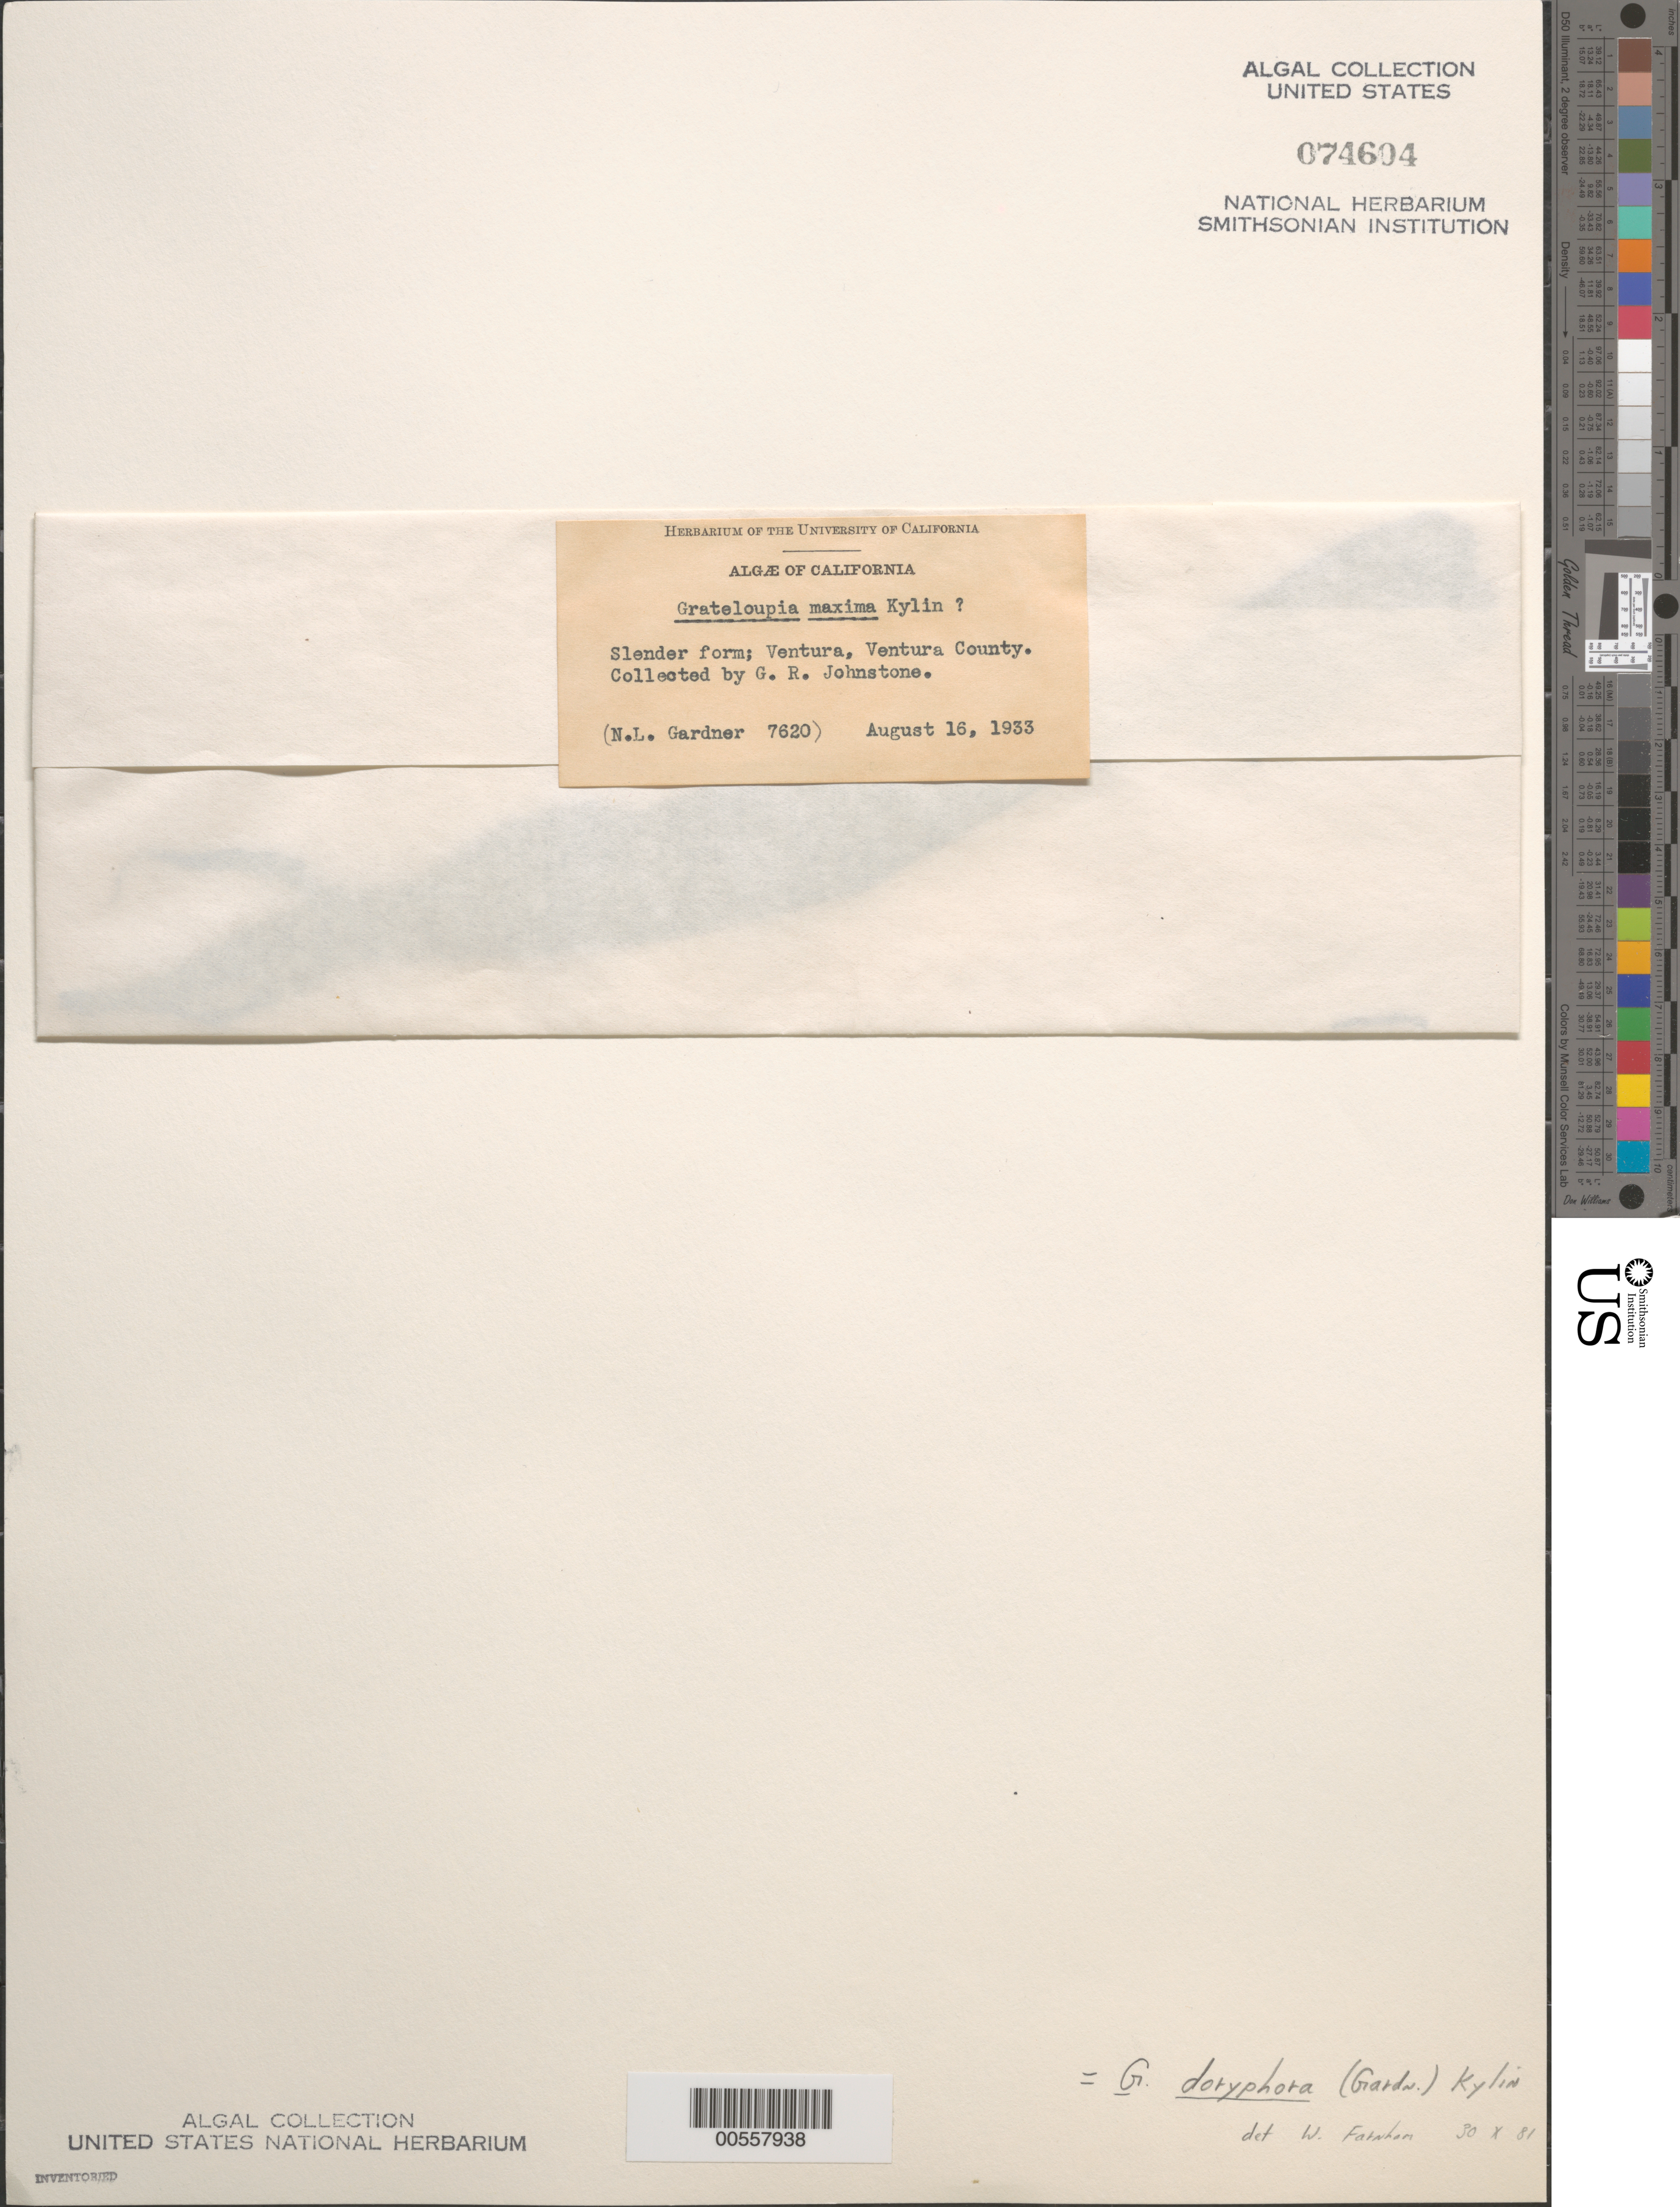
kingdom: Plantae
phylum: Rhodophyta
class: Florideophyceae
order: Halymeniales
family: Halymeniaceae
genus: Grateloupia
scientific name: Grateloupia doryphora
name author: (Mont.) Howe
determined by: Farnham, W. F.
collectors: G. Johnstone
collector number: NLG 7620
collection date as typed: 16 Aug 1933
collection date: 1933-08-16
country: United States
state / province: California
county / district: Ventura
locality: Ventura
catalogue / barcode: US 74604